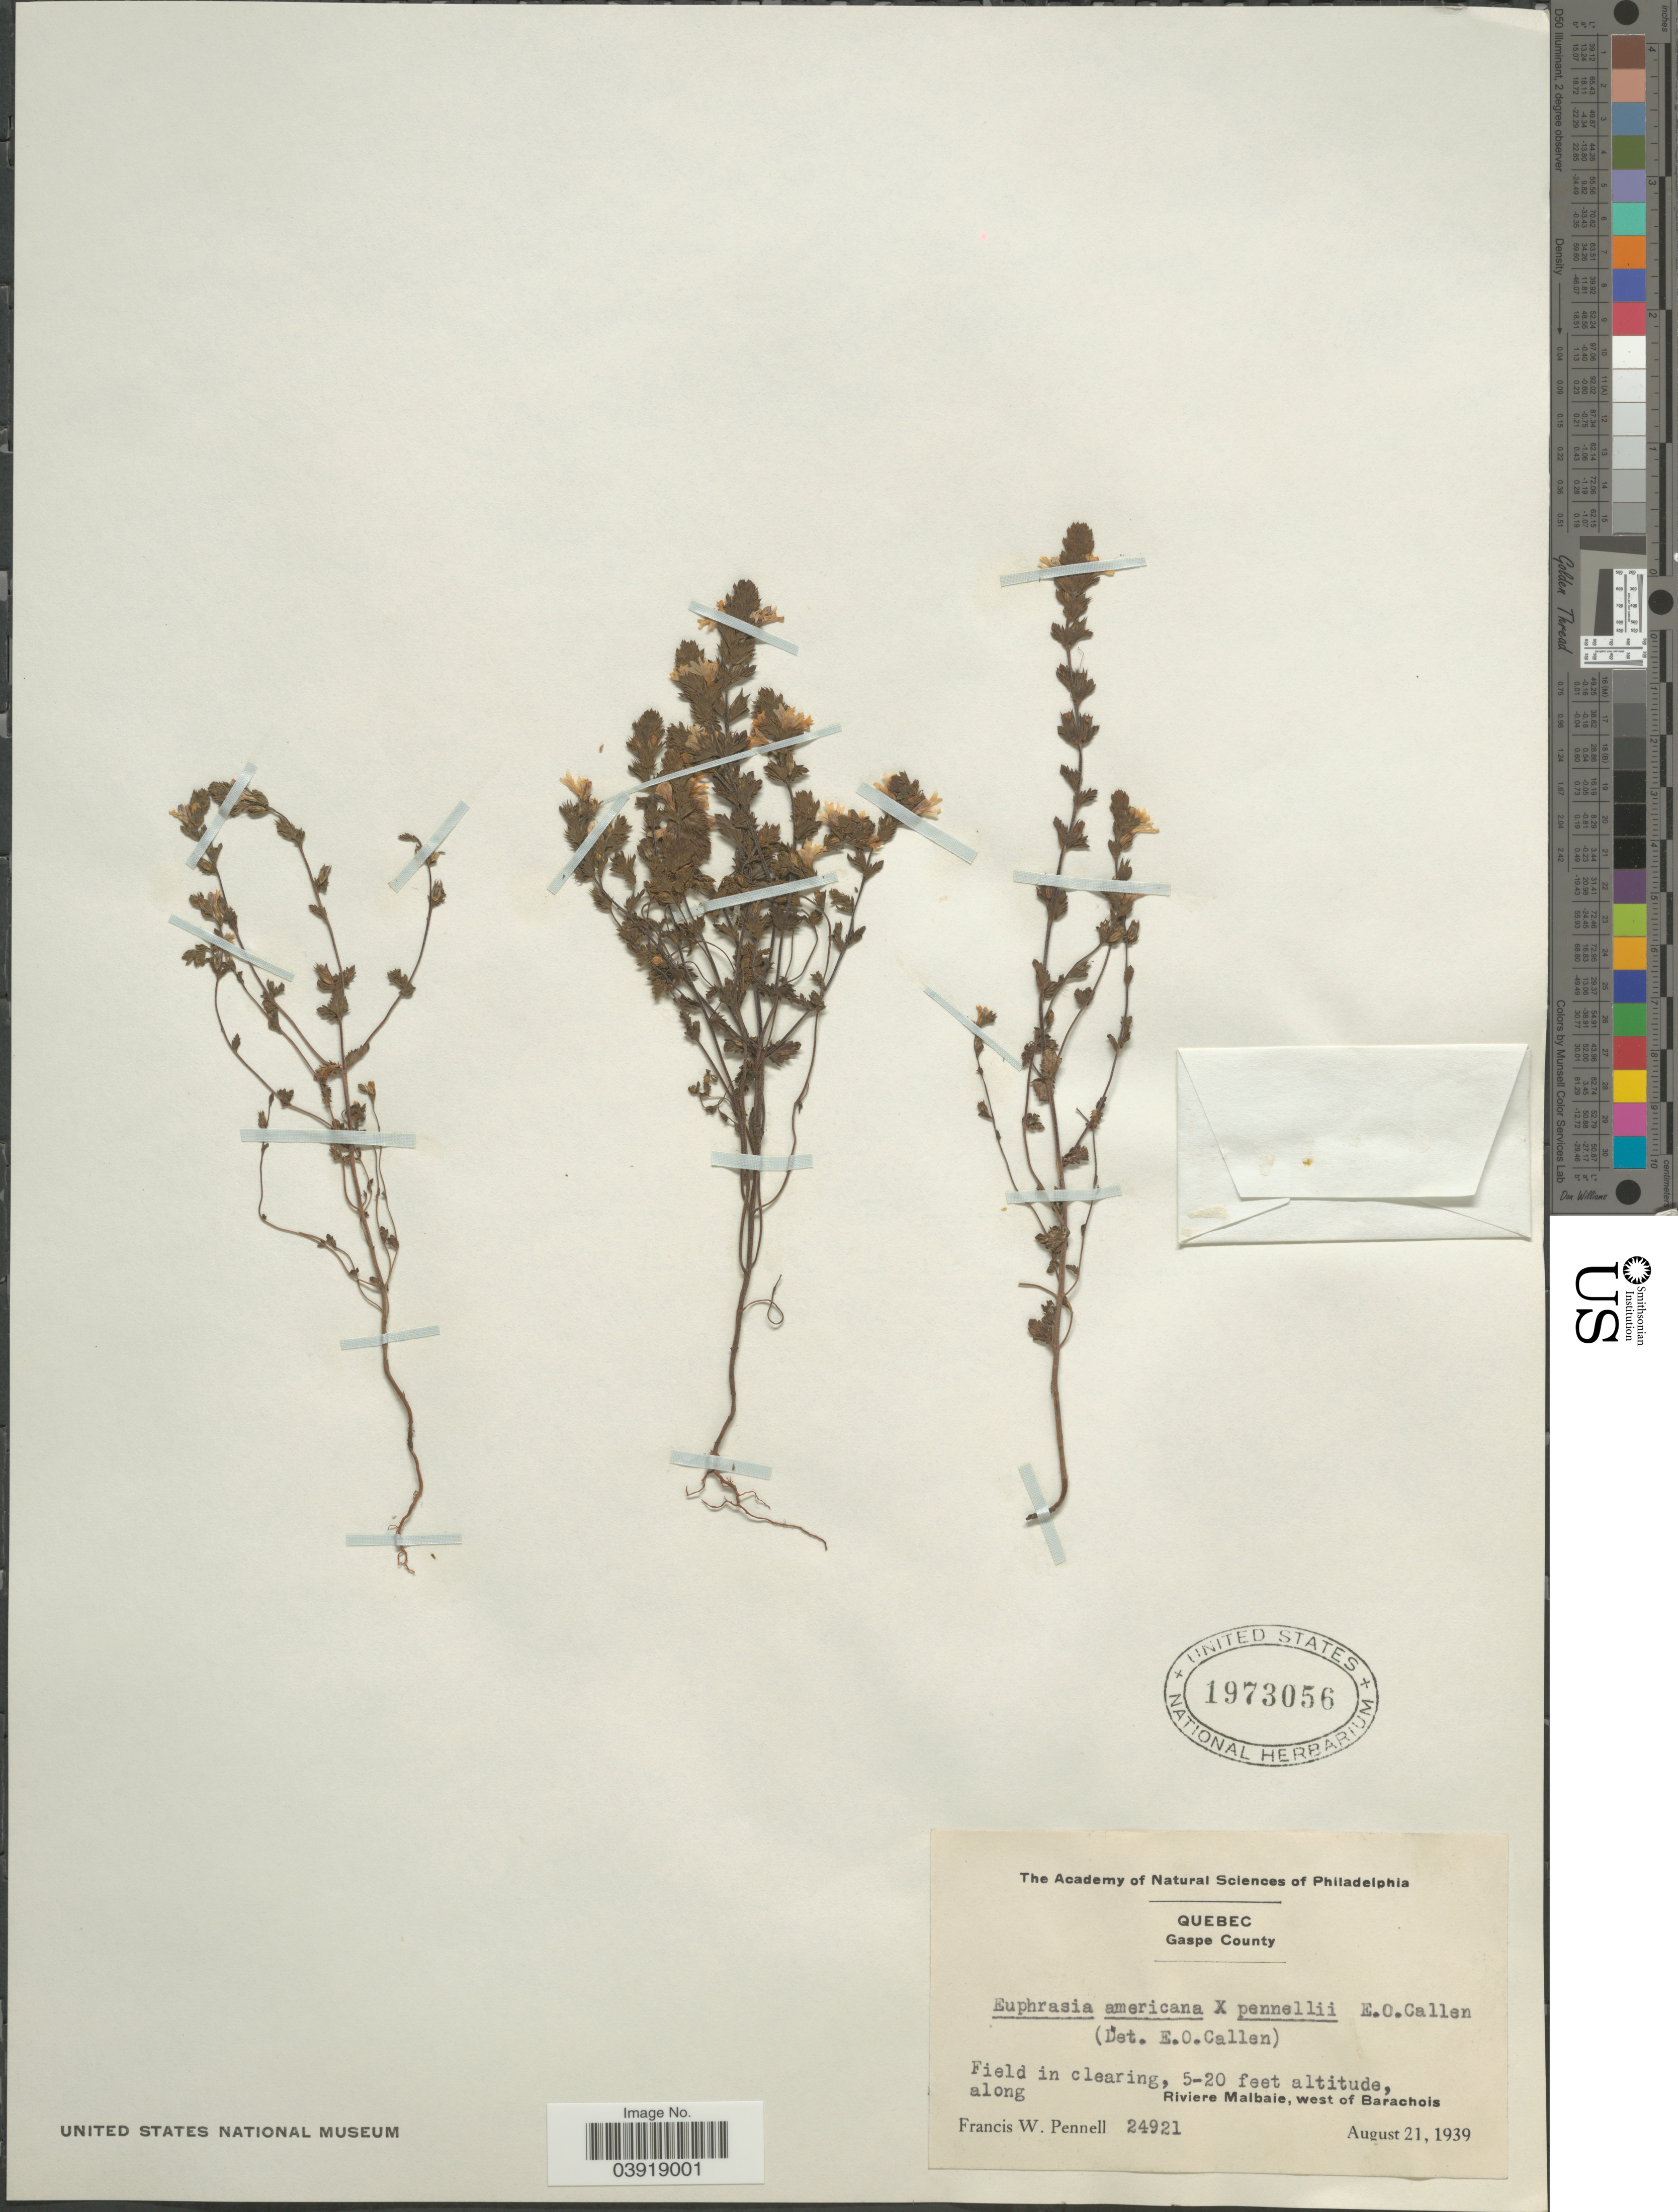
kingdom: Plantae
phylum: Tracheophyta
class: Magnoliopsida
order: Lamiales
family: Orobanchaceae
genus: Euphrasia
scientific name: Euphrasia americana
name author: Wettst.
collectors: F. W. Pennell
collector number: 24921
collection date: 1939-08-21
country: Canada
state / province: Quebec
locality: Gaspe County. Along Riviere Malbaie, west of Barachois.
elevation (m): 2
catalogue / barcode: US 1973056